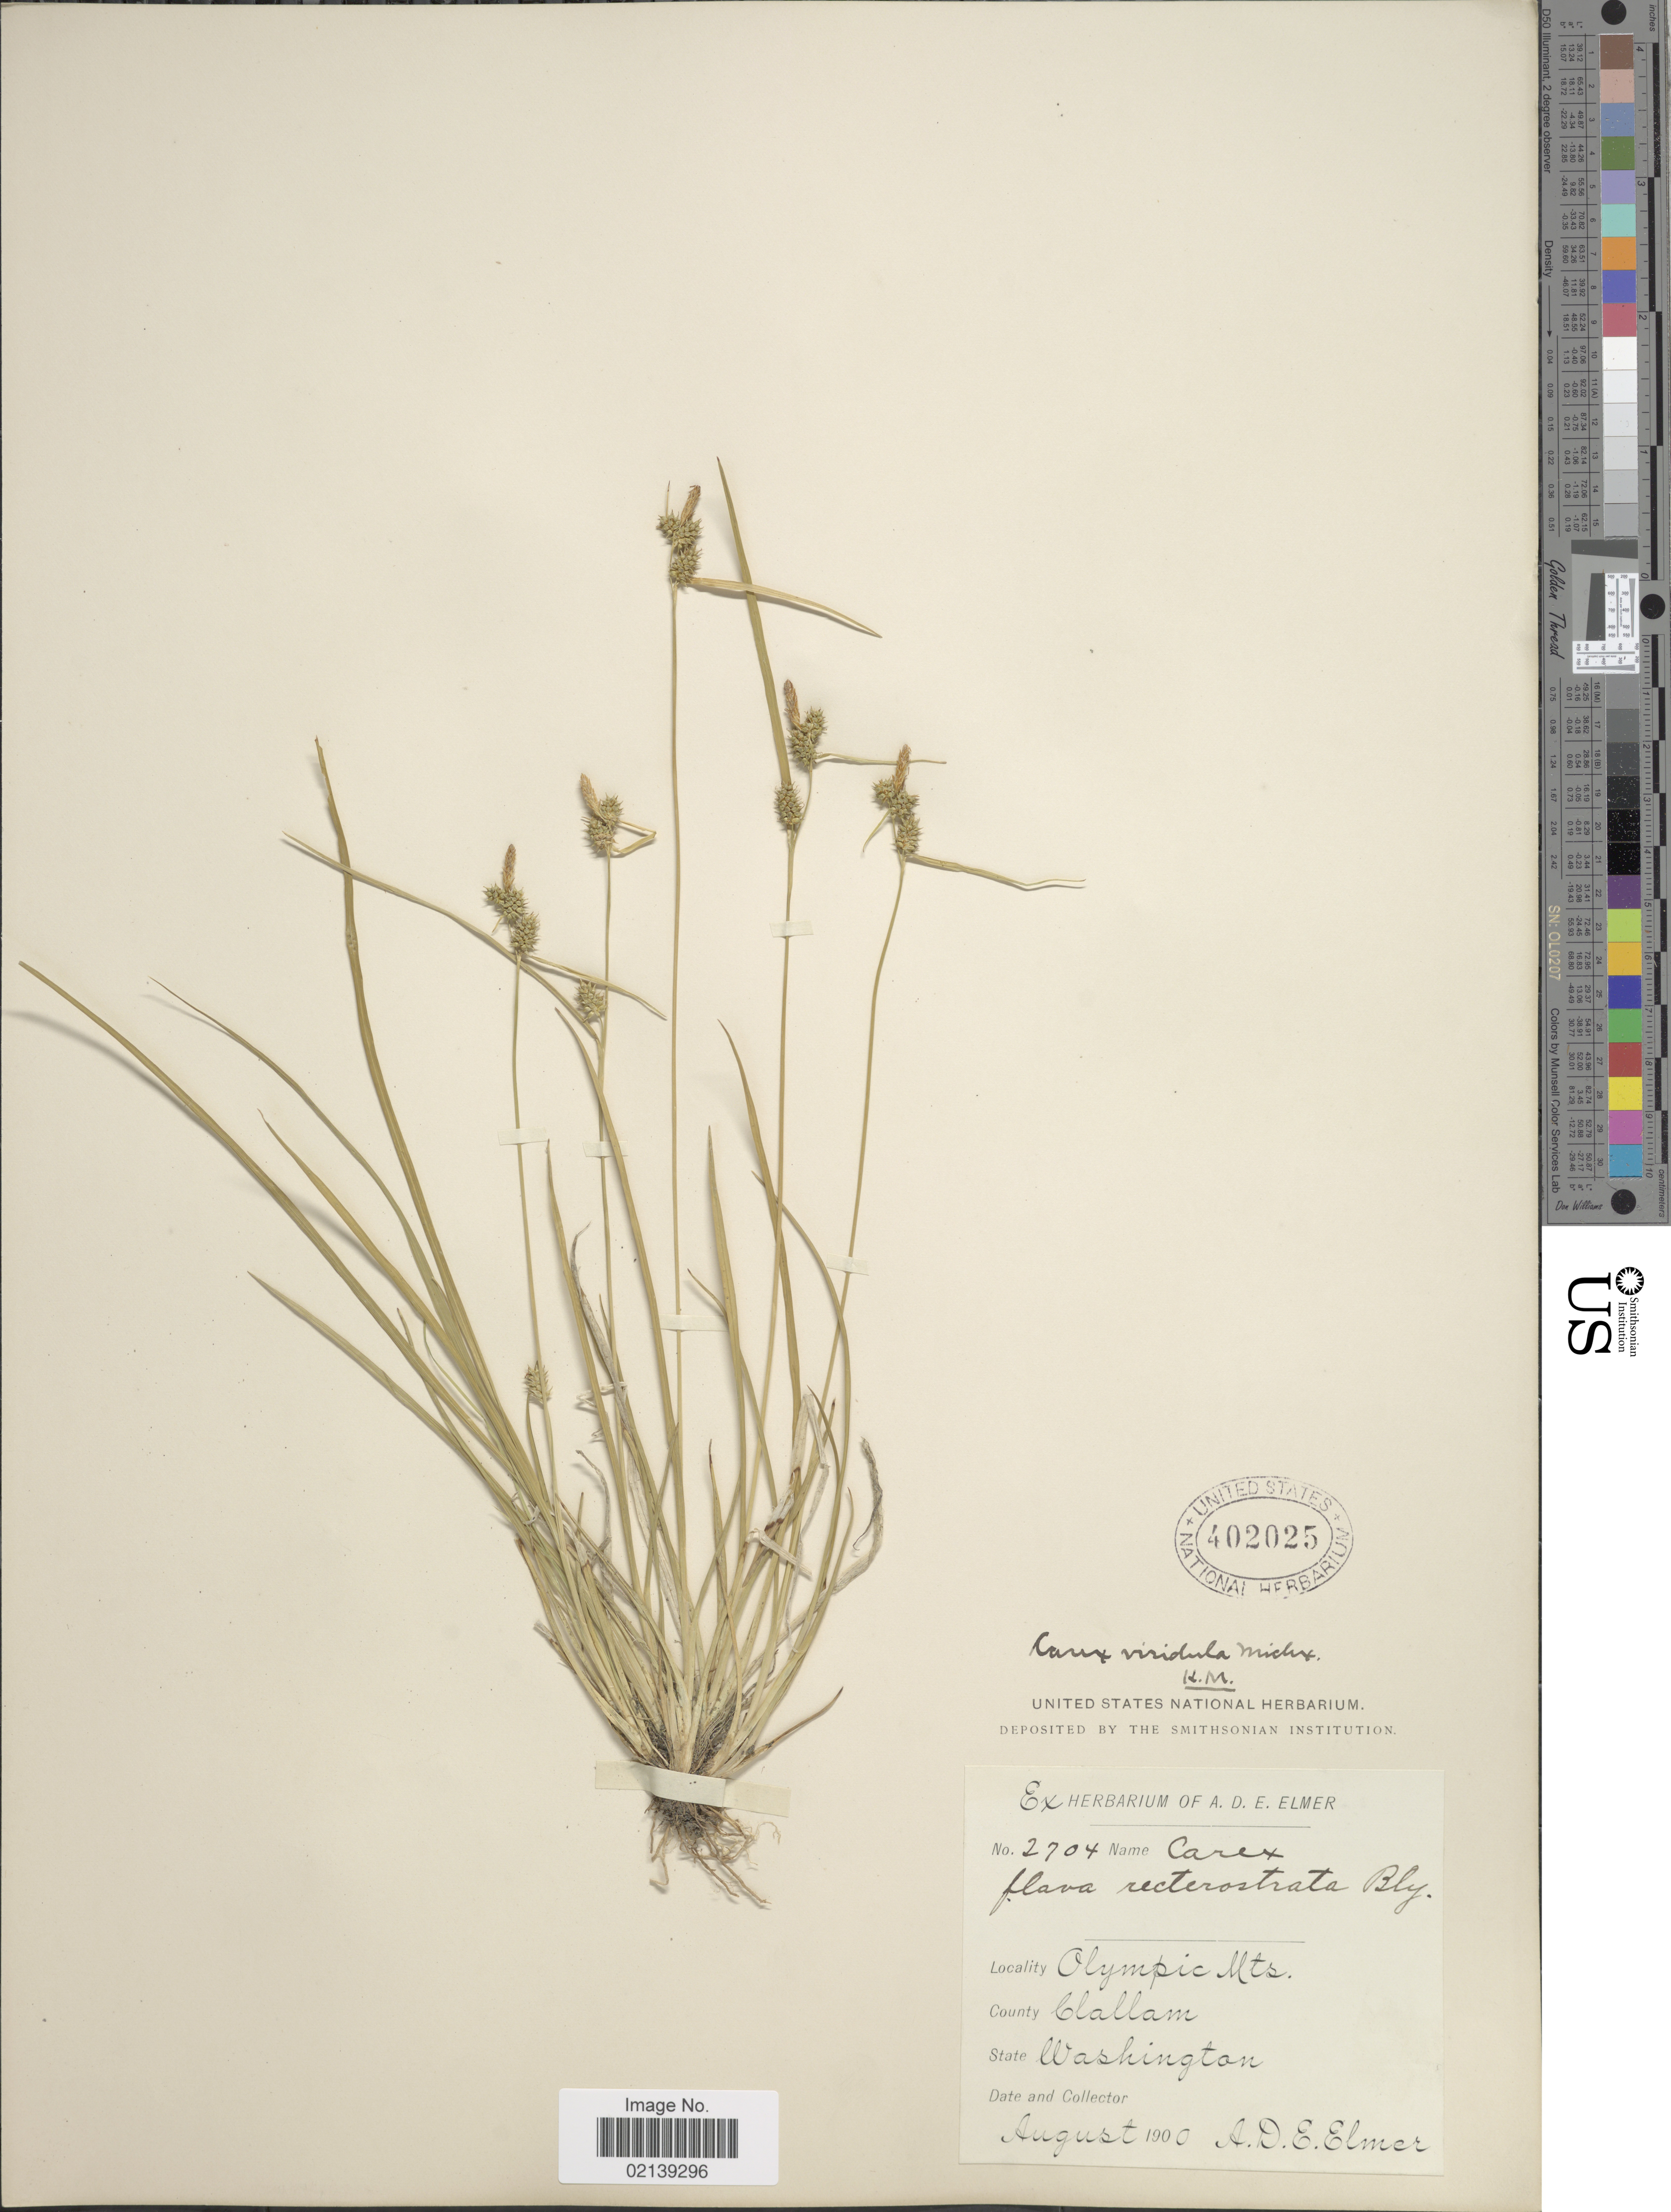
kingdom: Plantae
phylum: Tracheophyta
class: Liliopsida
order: Poales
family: Cyperaceae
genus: Carex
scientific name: Carex oederi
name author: Retz.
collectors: A. D. E. Elmer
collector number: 2704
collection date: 1900-08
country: United States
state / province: Washington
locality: Olympic Mts.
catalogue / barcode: US 402025